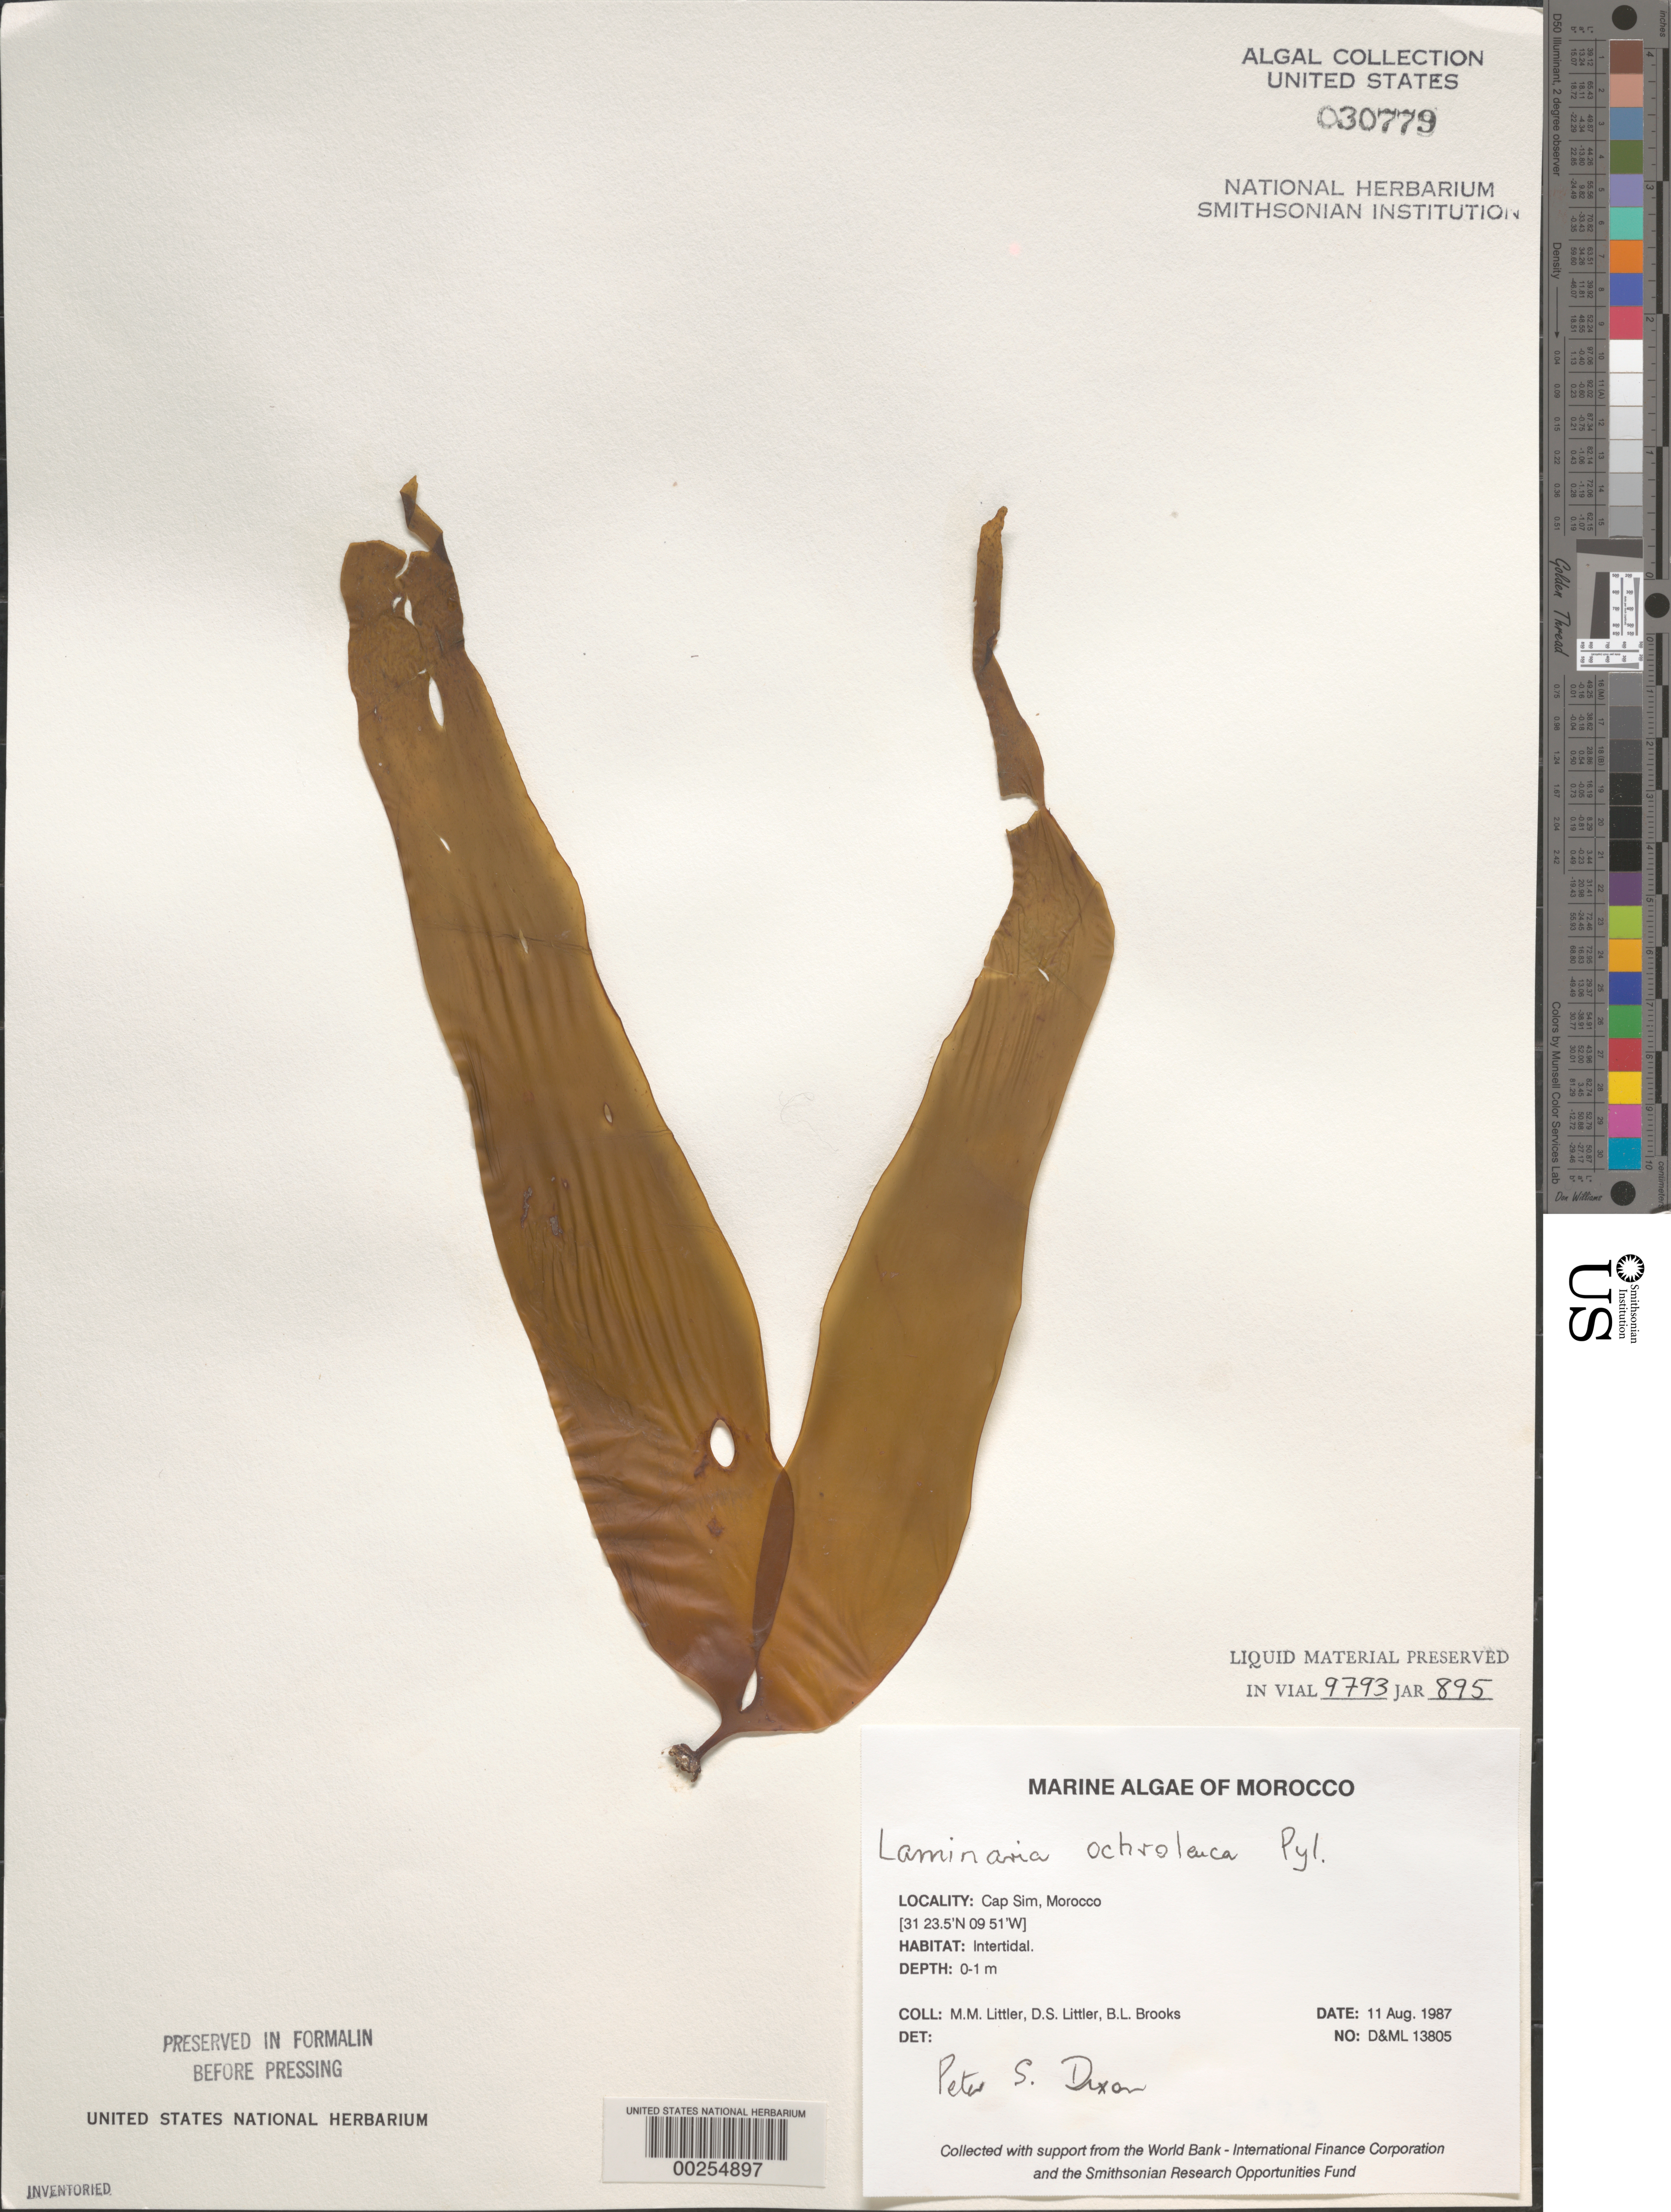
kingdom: Chromista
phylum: Ochrophyta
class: Phaeophyceae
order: Laminariales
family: Laminariaceae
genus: Laminaria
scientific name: Laminaria ochroleuca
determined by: Dixon, P. S.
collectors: M. M. Littler, D. S. Littler & B. Brooks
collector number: D&ML 13805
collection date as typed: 11 Aug 1987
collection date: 1987-08-11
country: Morocco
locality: Cap Sim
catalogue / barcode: US 30779